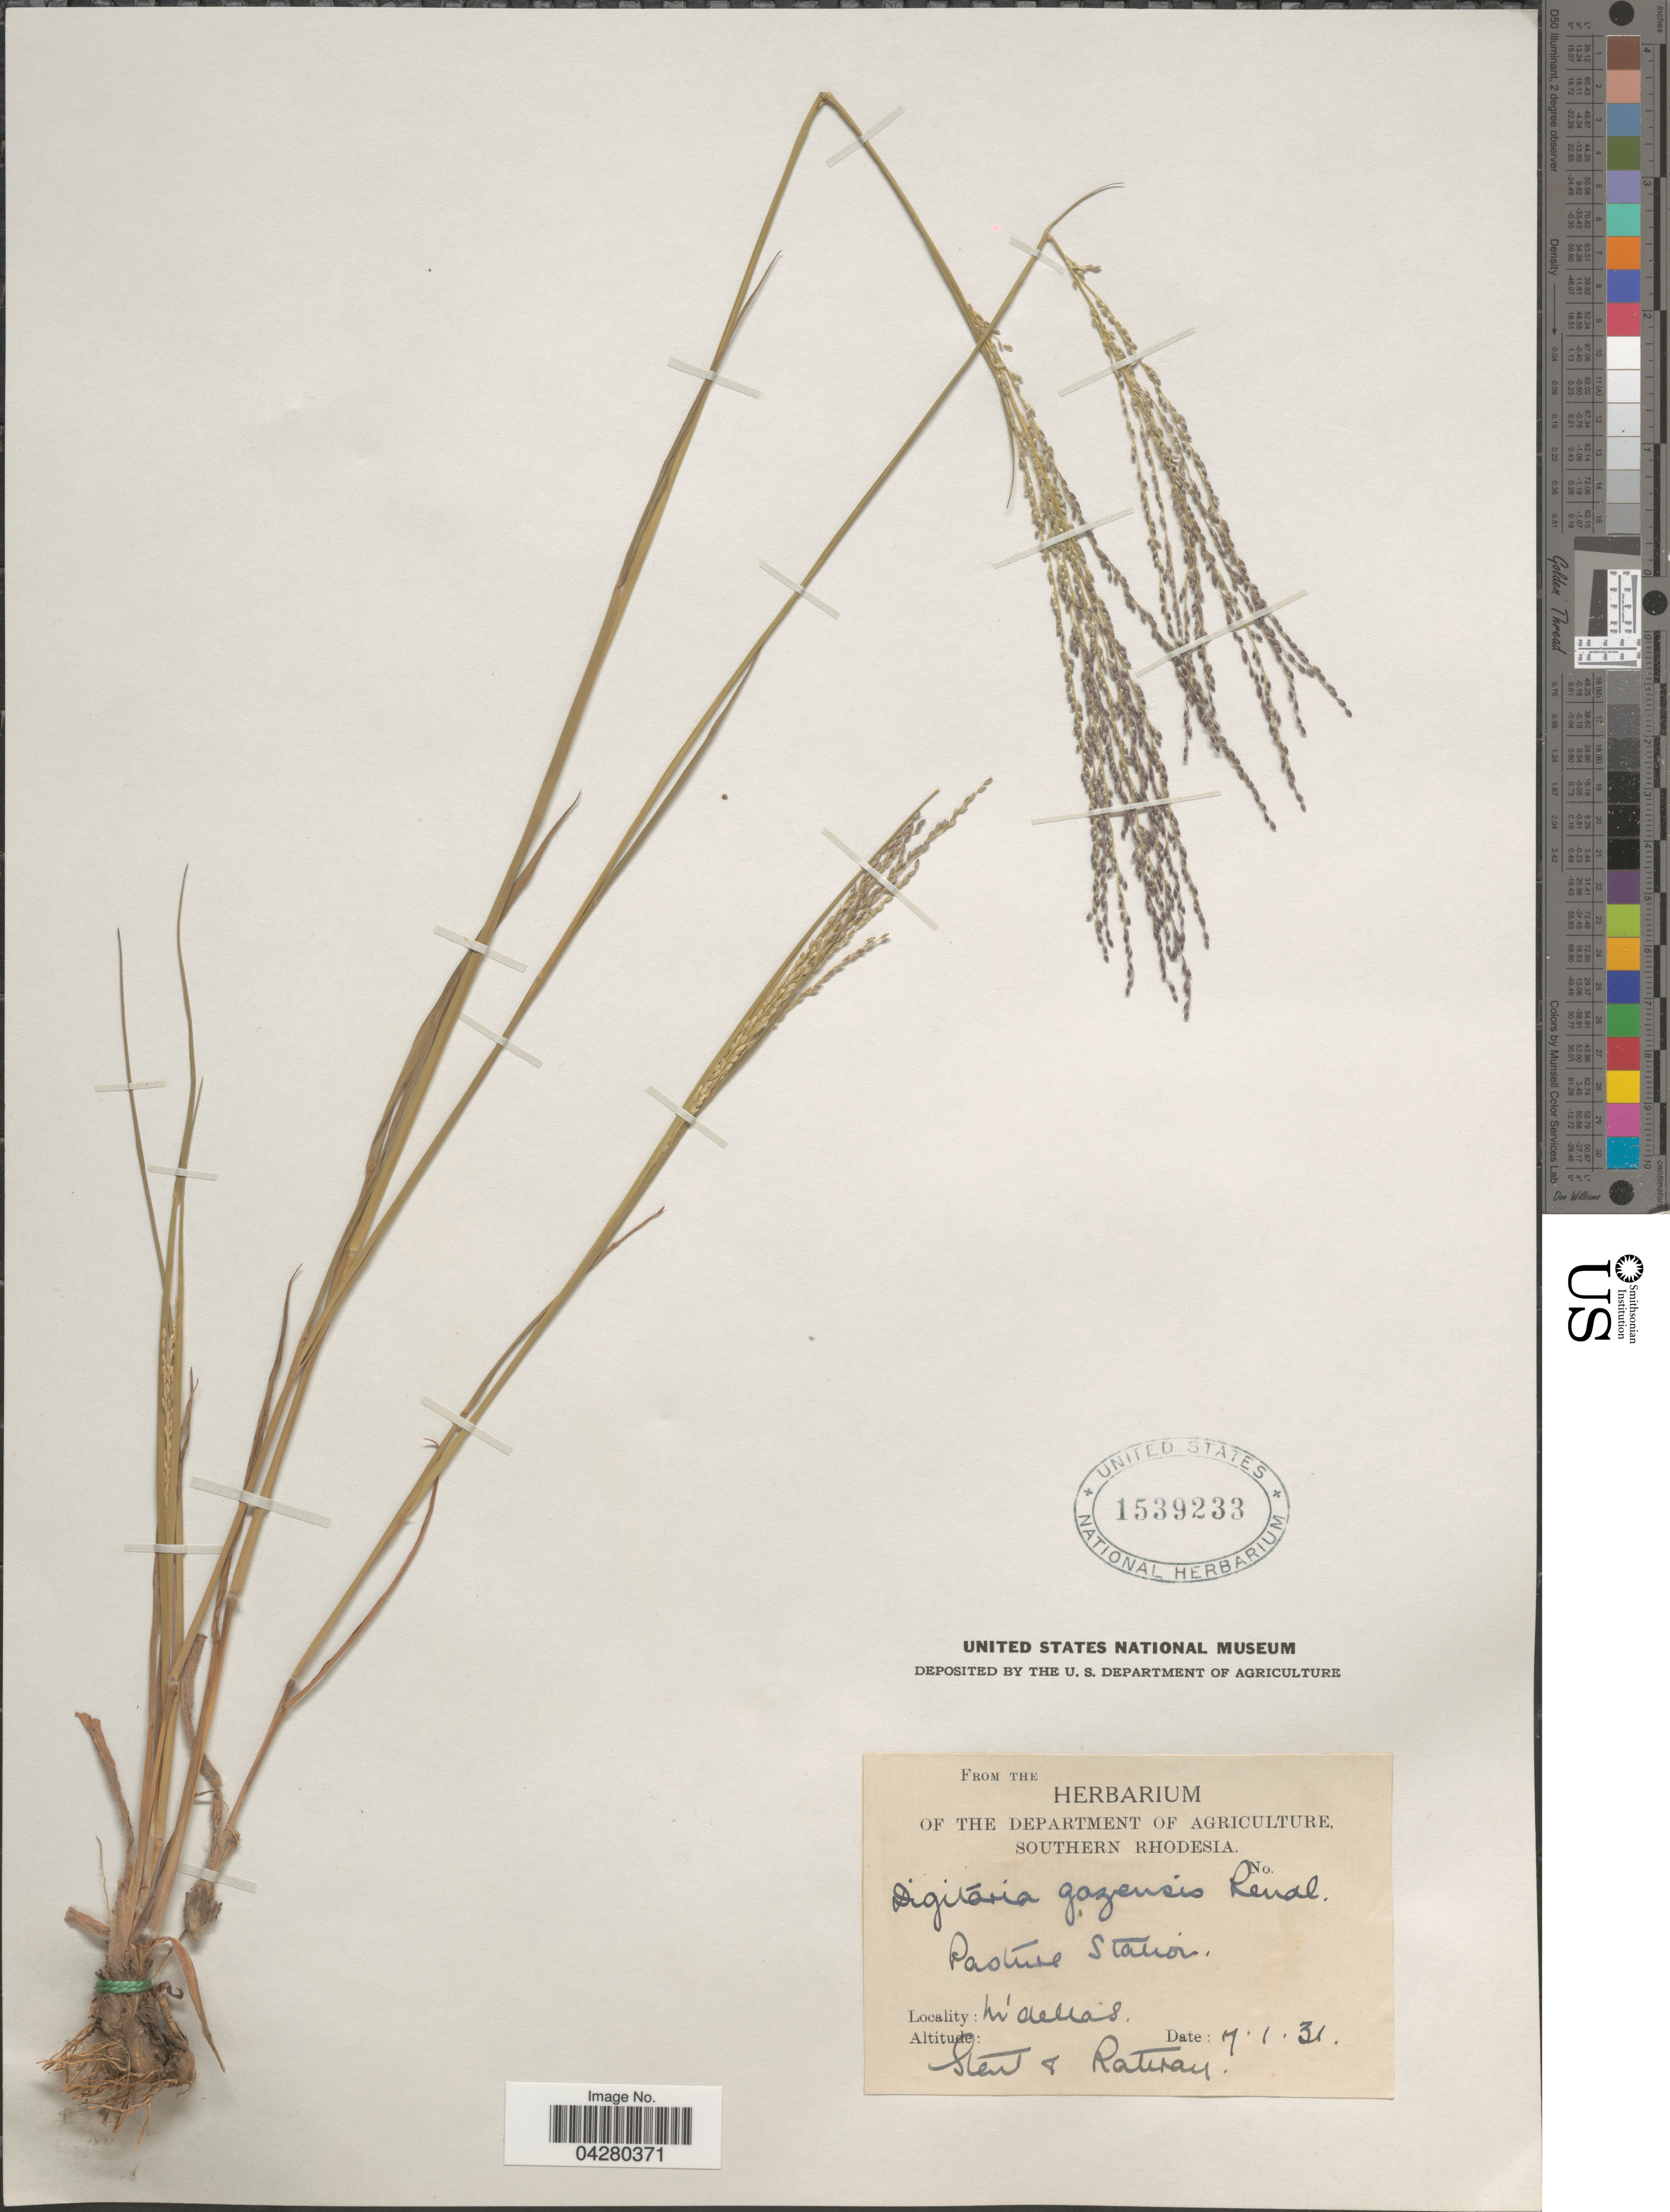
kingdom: Plantae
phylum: Tracheophyta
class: Liliopsida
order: Poales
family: Poaceae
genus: Digitaria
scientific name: Digitaria gazensis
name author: Rendle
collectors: S. Stent & Collector illegible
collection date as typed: Transcribed d/m/y: 7/1/31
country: Zimbabwe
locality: Southern Rhodesia. Pasture station. Midellas. [interpreted]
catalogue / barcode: US 1539233